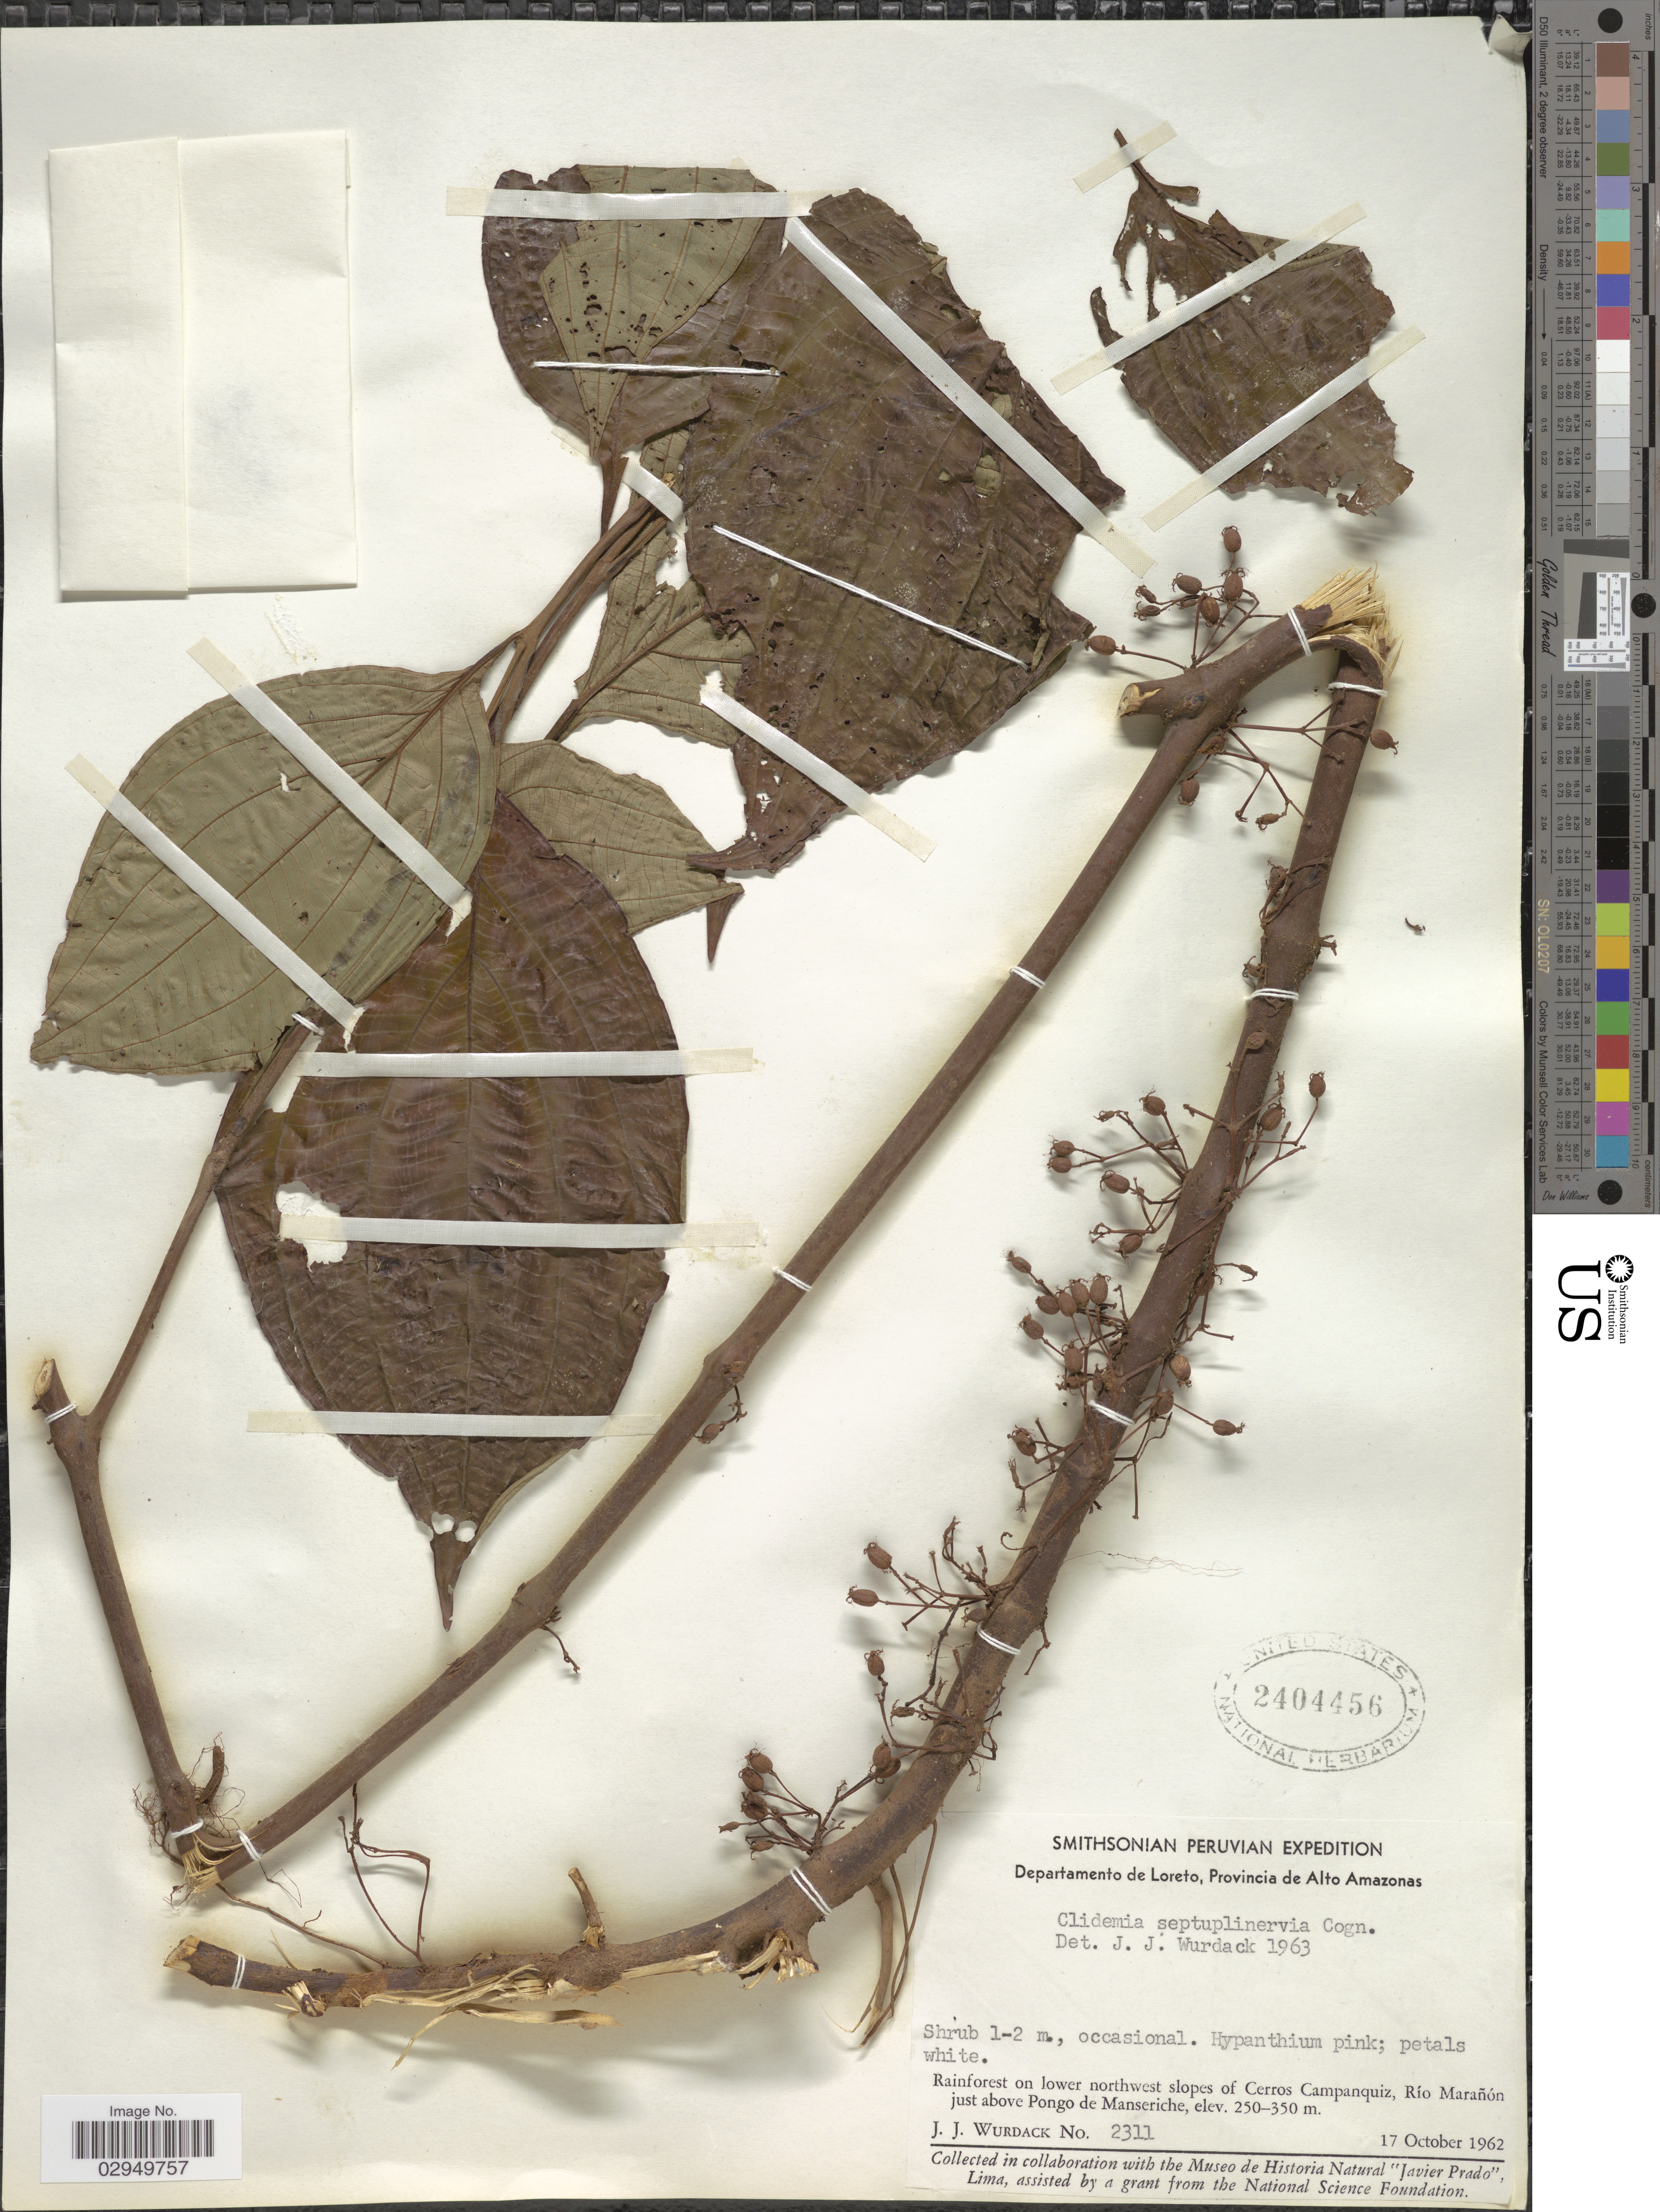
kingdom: Plantae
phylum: Tracheophyta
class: Magnoliopsida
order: Myrtales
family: Melastomataceae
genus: Clidemia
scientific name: Clidemia septuplinervia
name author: Cogn.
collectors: J. J. Wurdack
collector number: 2311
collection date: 1962-10-17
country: Peru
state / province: Loreto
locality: Departamento de Loreto, Provincia de Alto Amazonas. On lower northwest slopes of Cerros Campanquiz, Río Marañón just above Pongo de Manseriche.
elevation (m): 250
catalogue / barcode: US 2404456